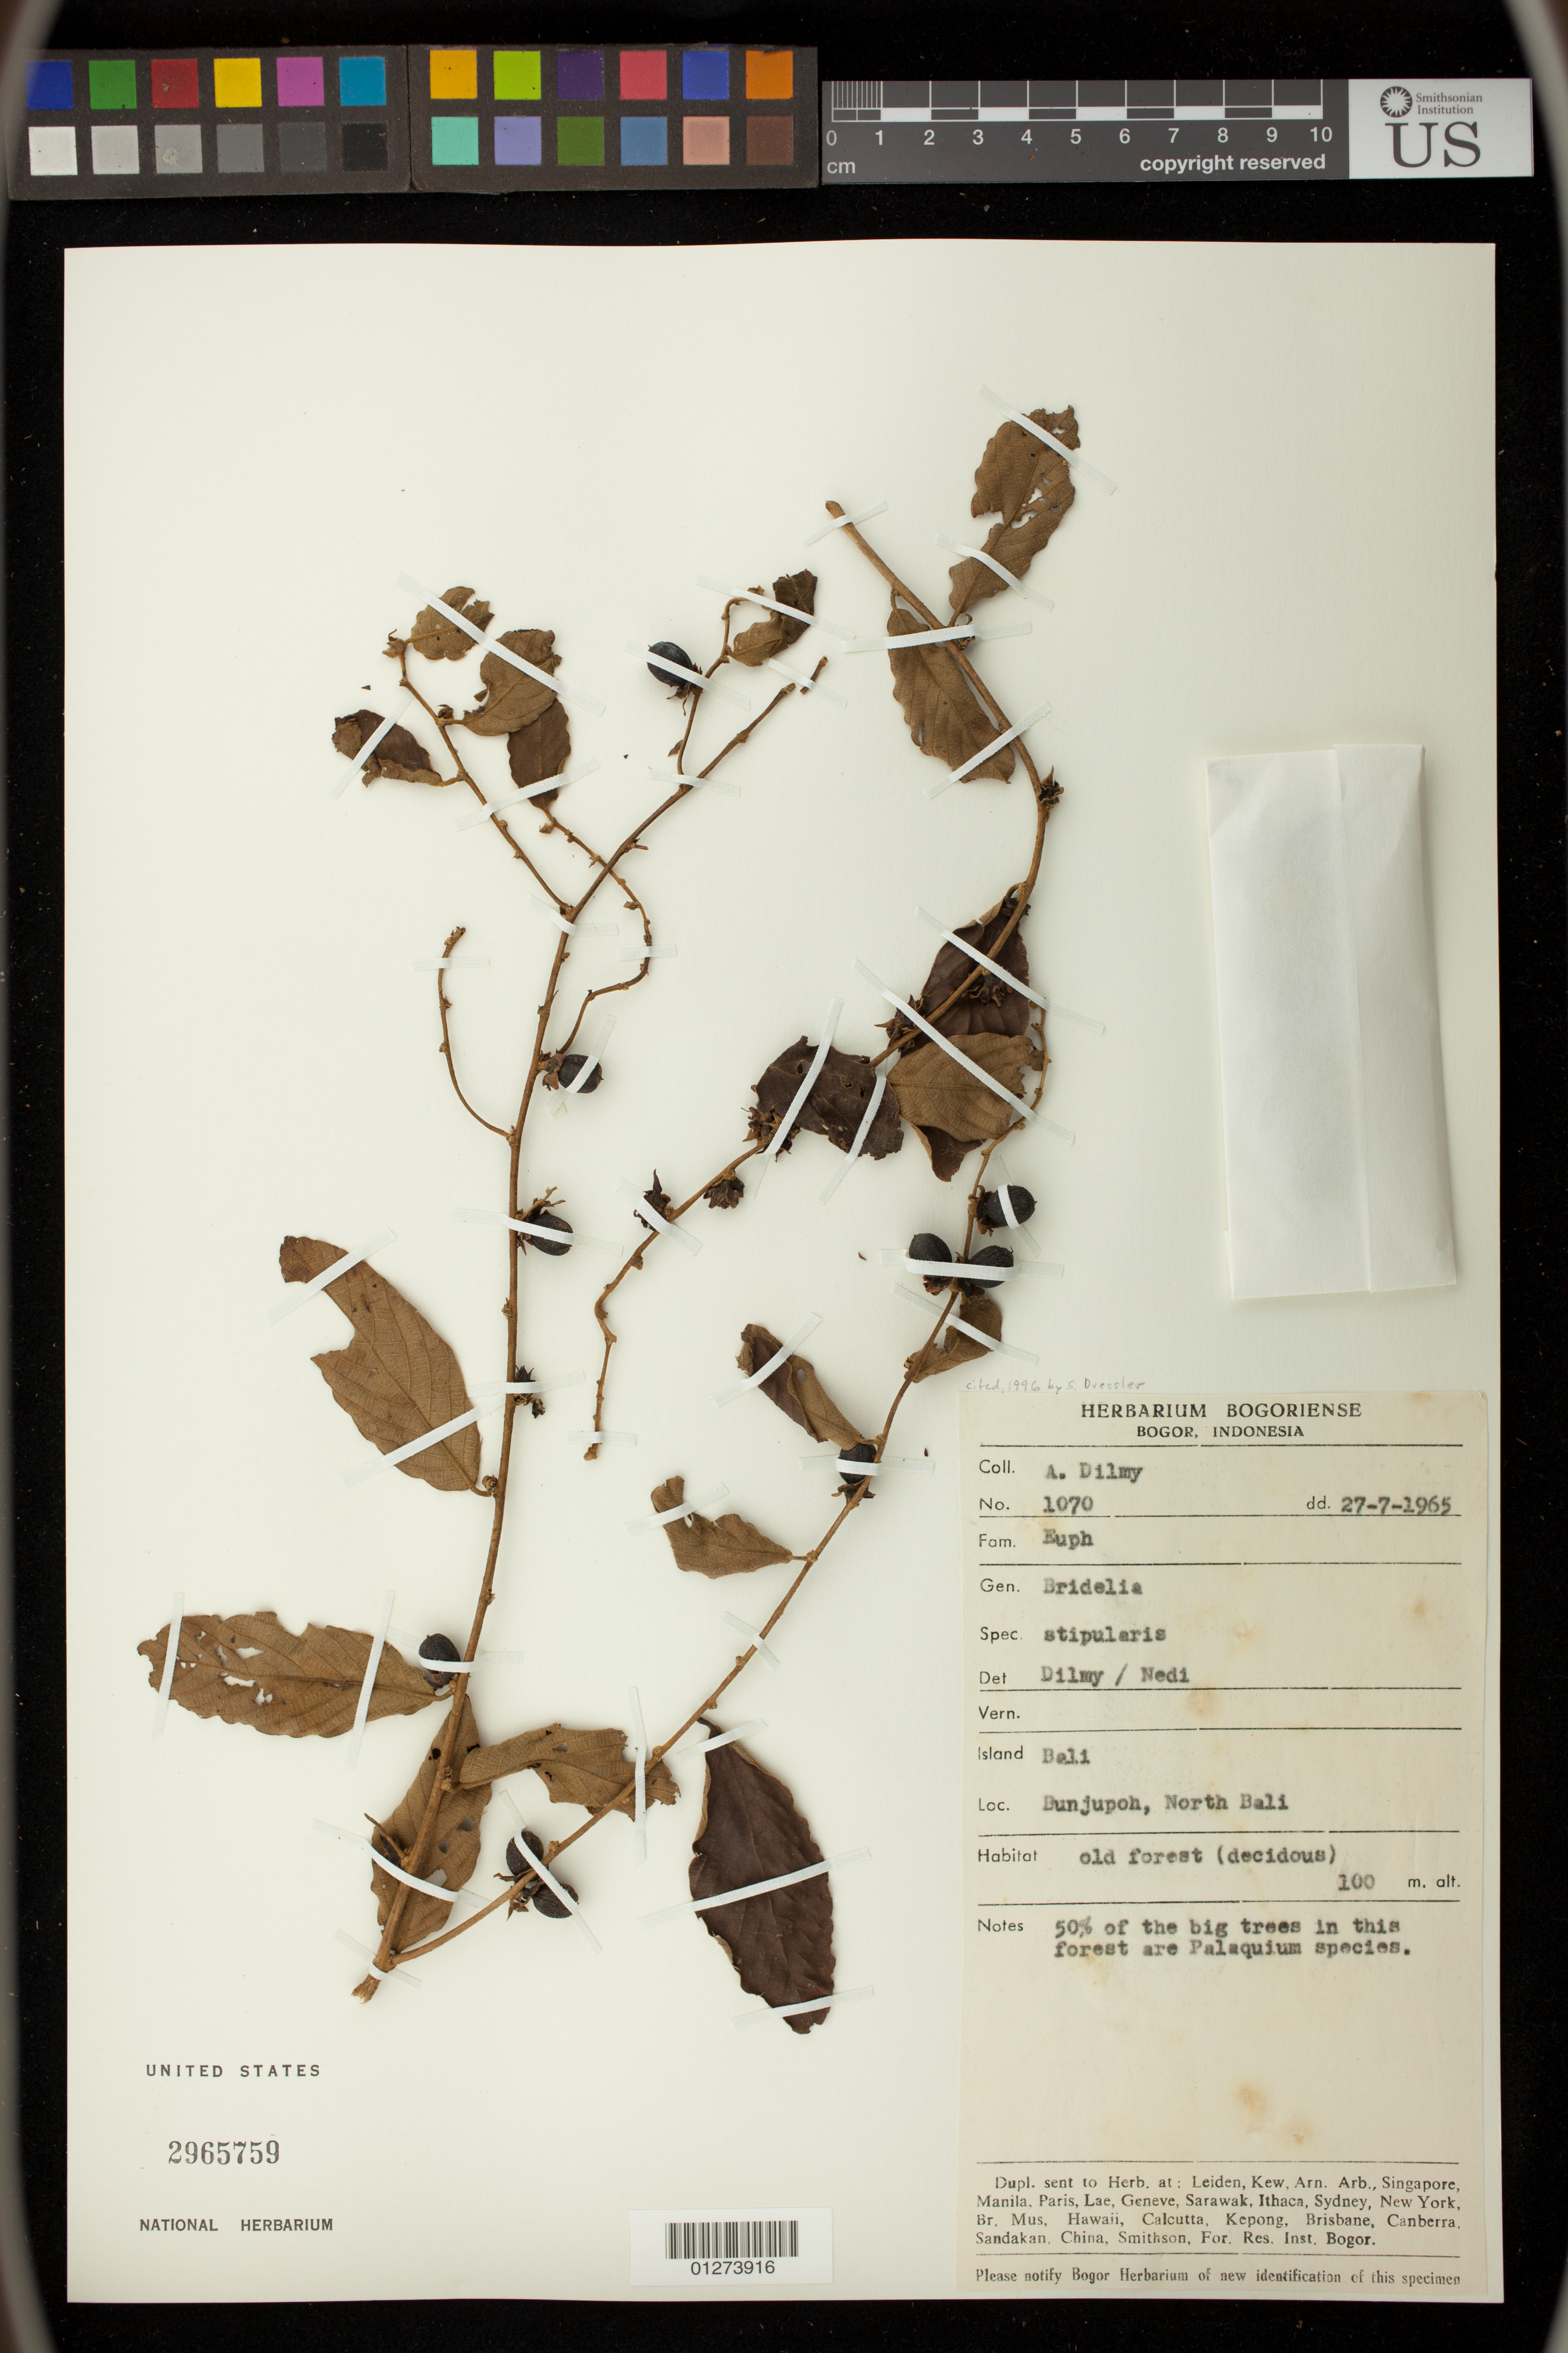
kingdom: Plantae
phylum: Tracheophyta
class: Magnoliopsida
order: Malpighiales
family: Phyllanthaceae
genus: Bridelia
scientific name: Bridelia stipularis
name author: (L.) Blume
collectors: A. Dilmy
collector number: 1070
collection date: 1965-07-27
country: Indonesia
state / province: Nusa Tenggara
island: Bali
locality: Bunjupoh, North, Bali Province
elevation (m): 100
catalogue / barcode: US 2965759